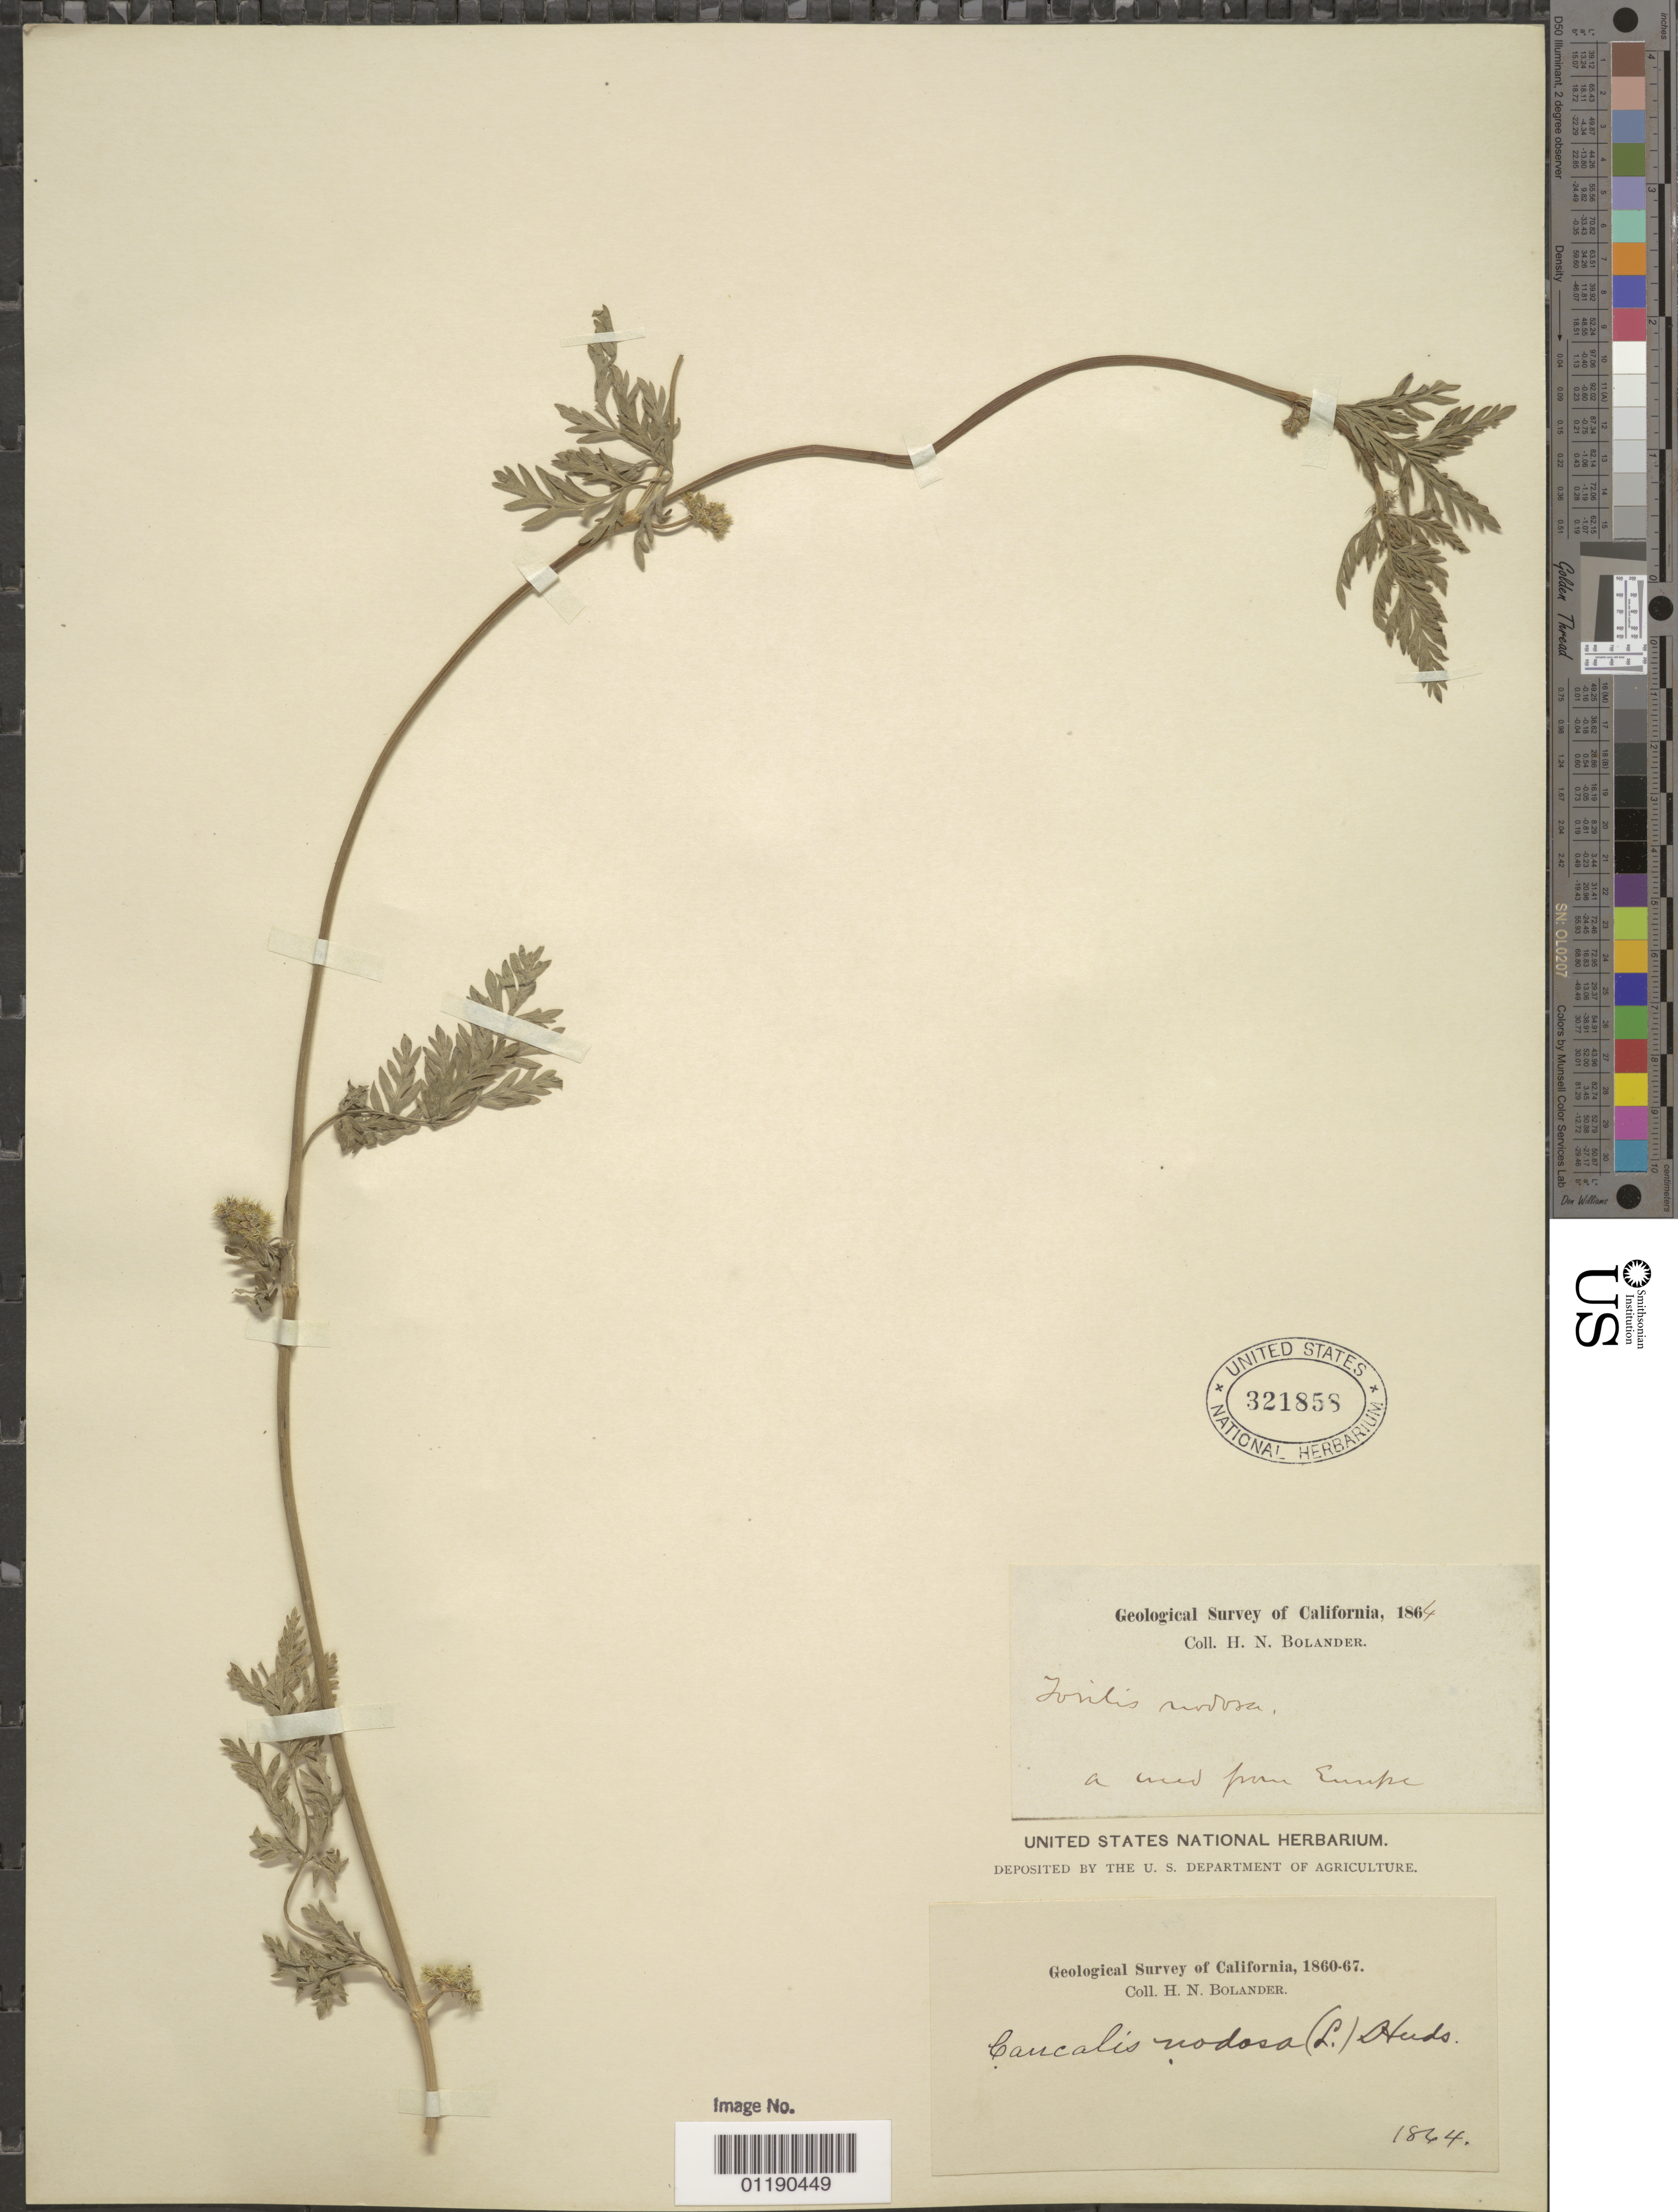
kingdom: Plantae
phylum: Tracheophyta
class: Magnoliopsida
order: Apiales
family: Apiaceae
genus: Torilis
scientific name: Torilis nodosa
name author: (L.) Gaertn.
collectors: H. Bolander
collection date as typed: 1864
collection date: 1864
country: United States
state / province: California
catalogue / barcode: US 321858